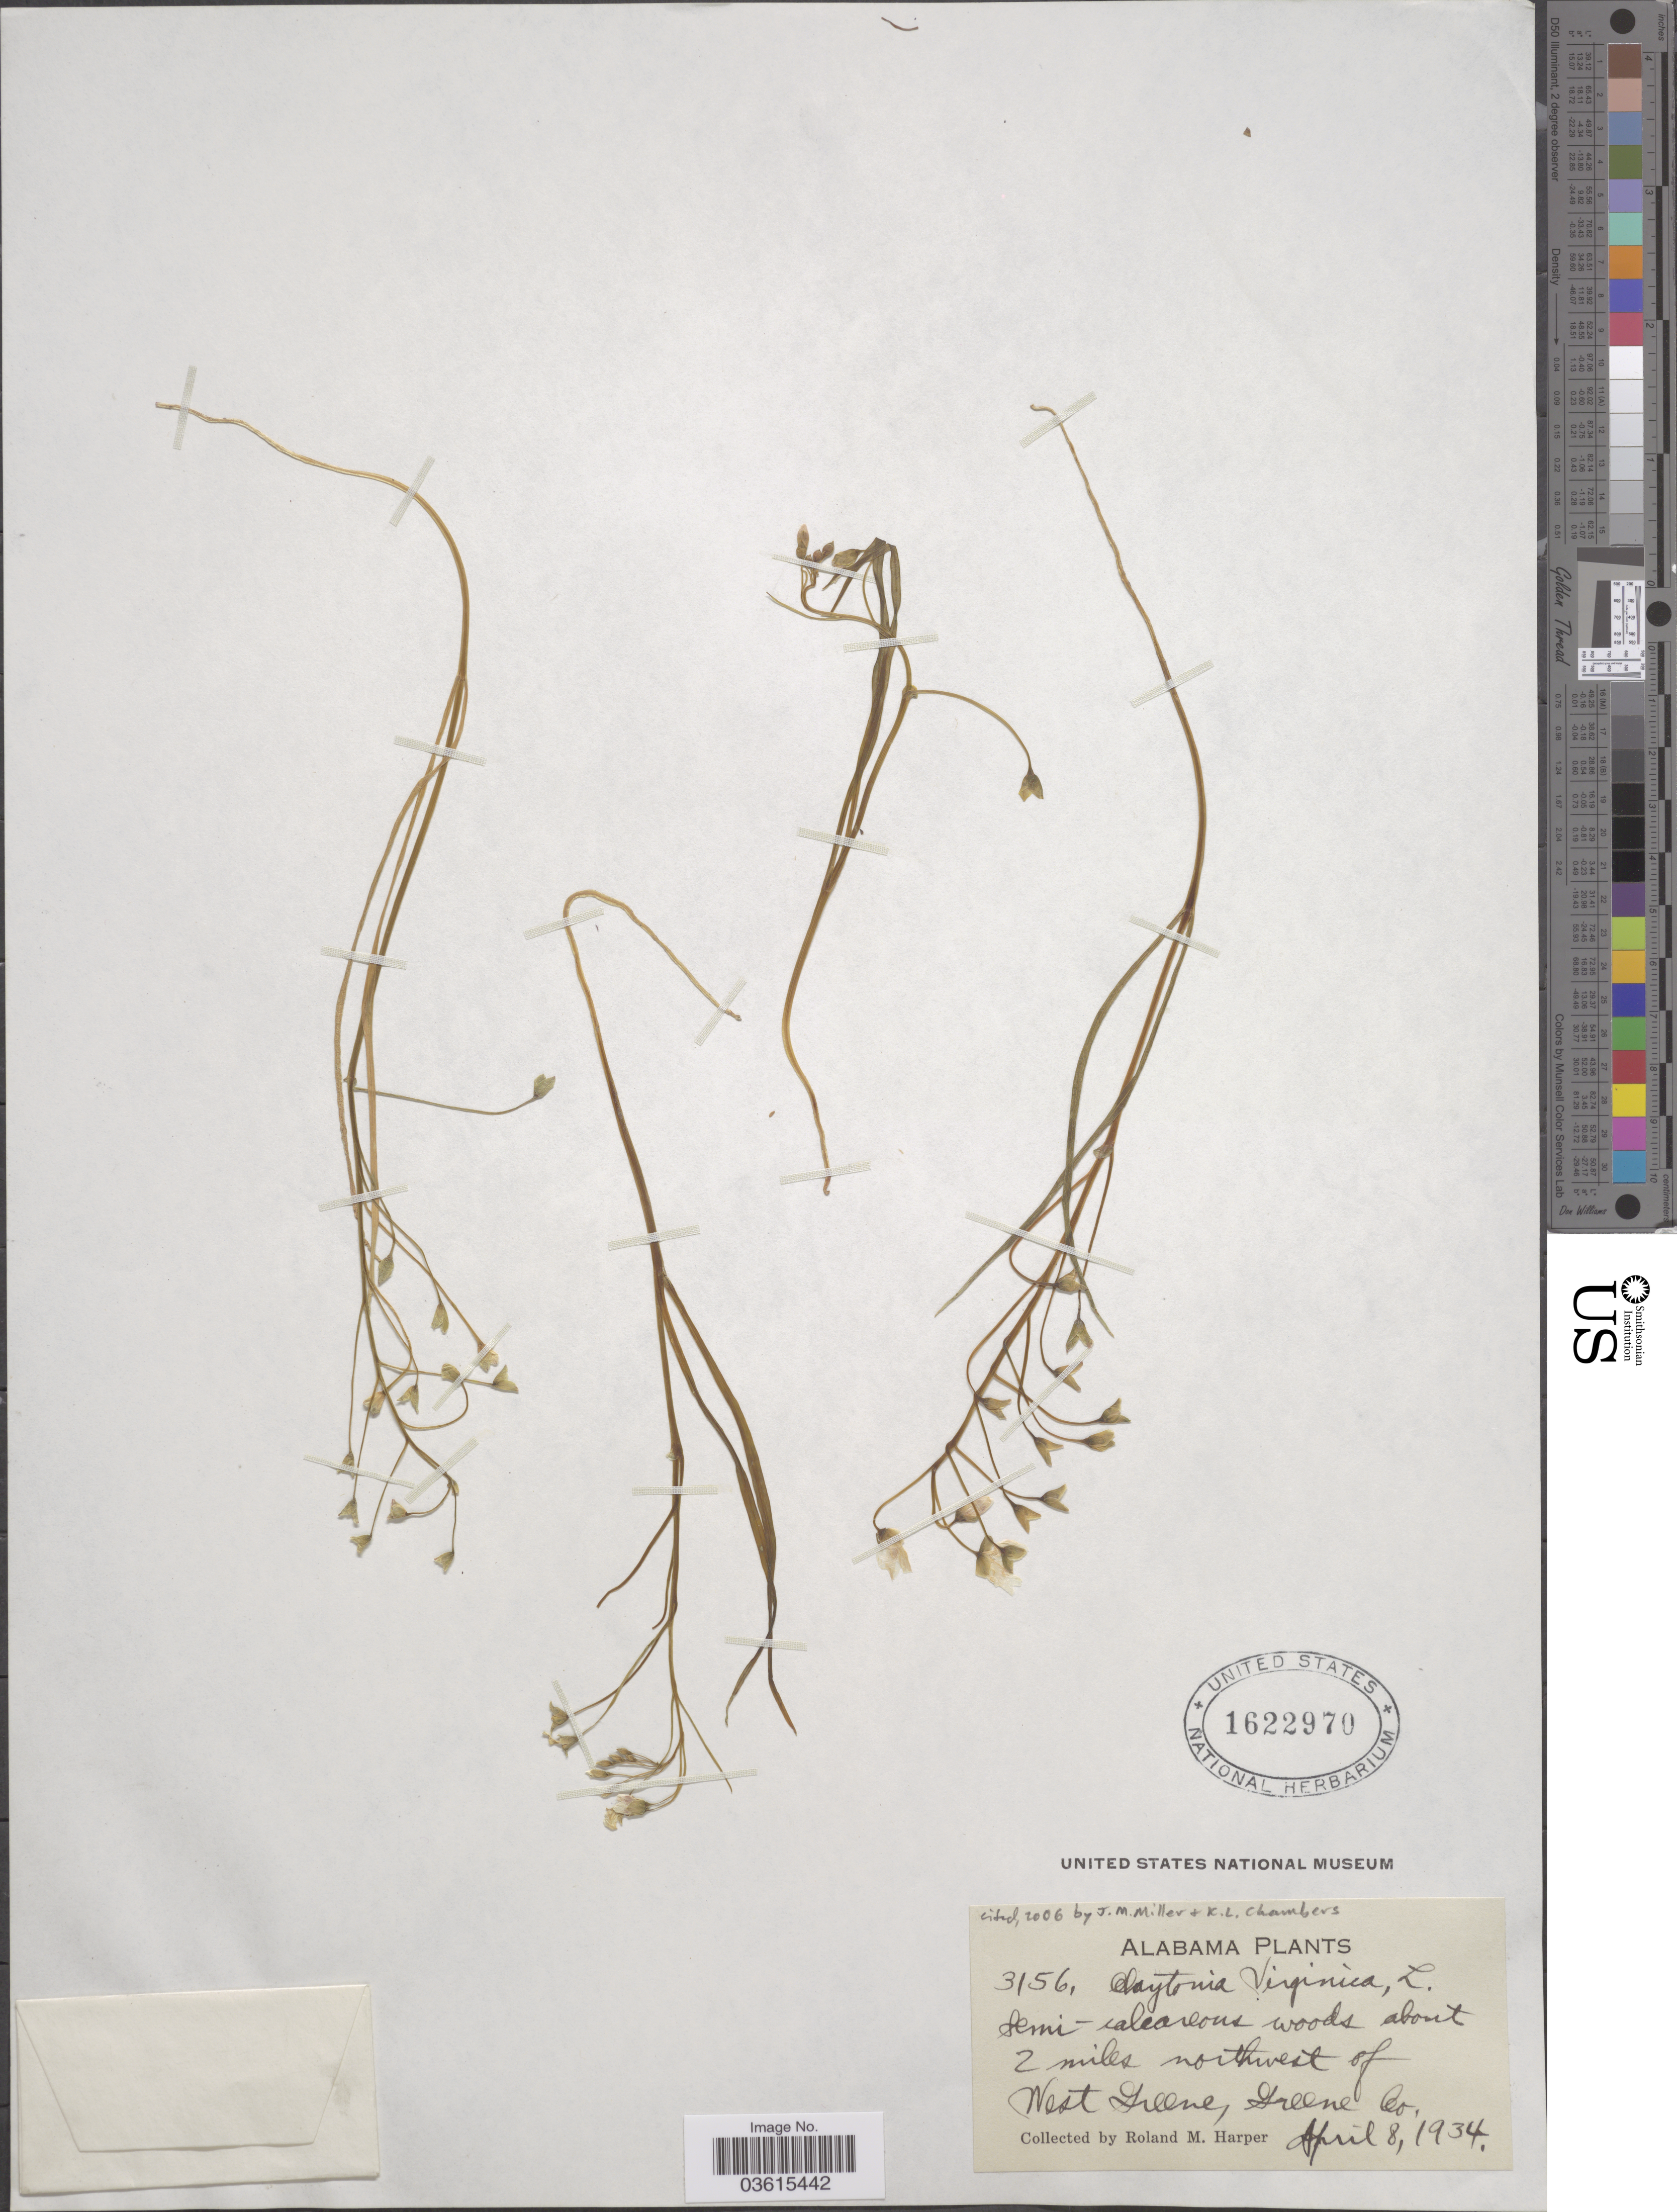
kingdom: Plantae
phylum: Tracheophyta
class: Magnoliopsida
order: Caryophyllales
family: Montiaceae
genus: Claytonia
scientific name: Claytonia virginica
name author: L.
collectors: R. M. Harper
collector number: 3156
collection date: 1934-04-08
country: United States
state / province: Alabama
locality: About 2 miles northwest of West Greene, Greene Co.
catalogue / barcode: US 1622970